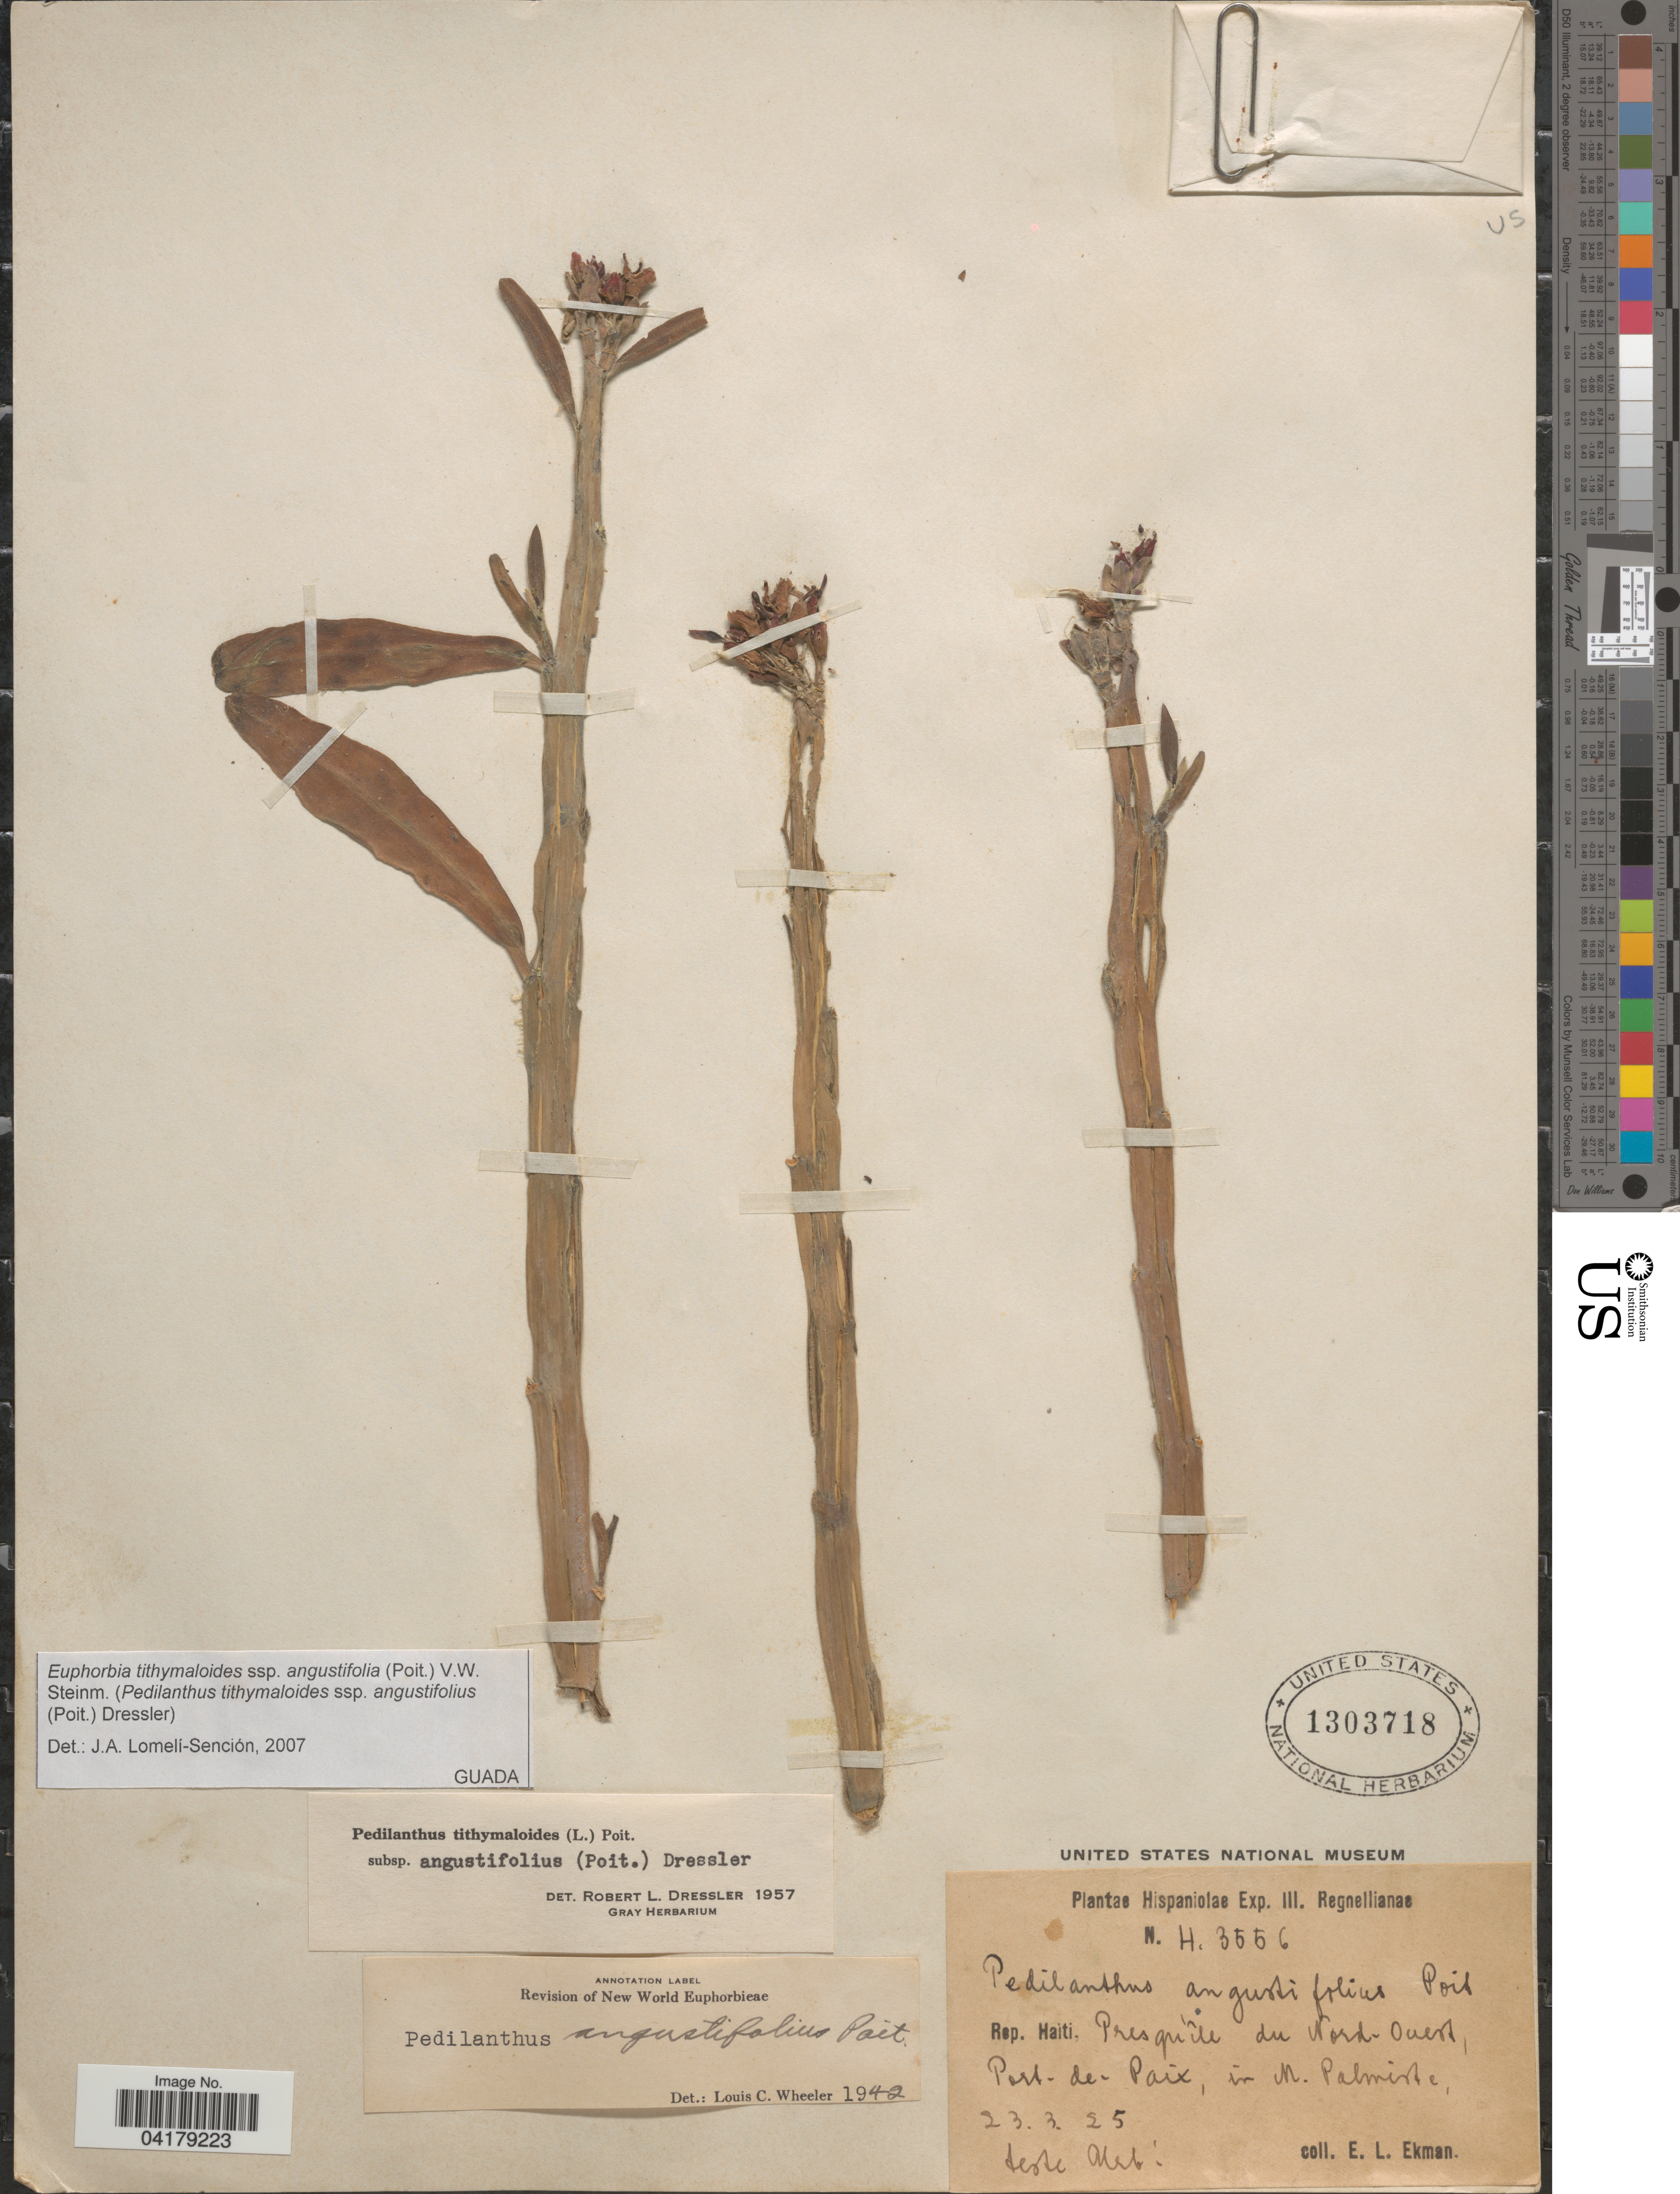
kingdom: Plantae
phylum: Tracheophyta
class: Magnoliopsida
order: Malpighiales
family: Euphorbiaceae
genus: Euphorbia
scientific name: Euphorbia tithymaloides subsp. angustifolia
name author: (Poit.) V.W. Steinm.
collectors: E. L. Ekman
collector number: H3556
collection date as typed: Transcribed d/m/y: 23/3/25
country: Haiti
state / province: Nord-Ouest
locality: Hispaniolae Exp. III. Regnellianae. Presqu'île du Nord-Ouest, Port-de-Paix, in M. Palmiste.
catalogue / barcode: US 1303718